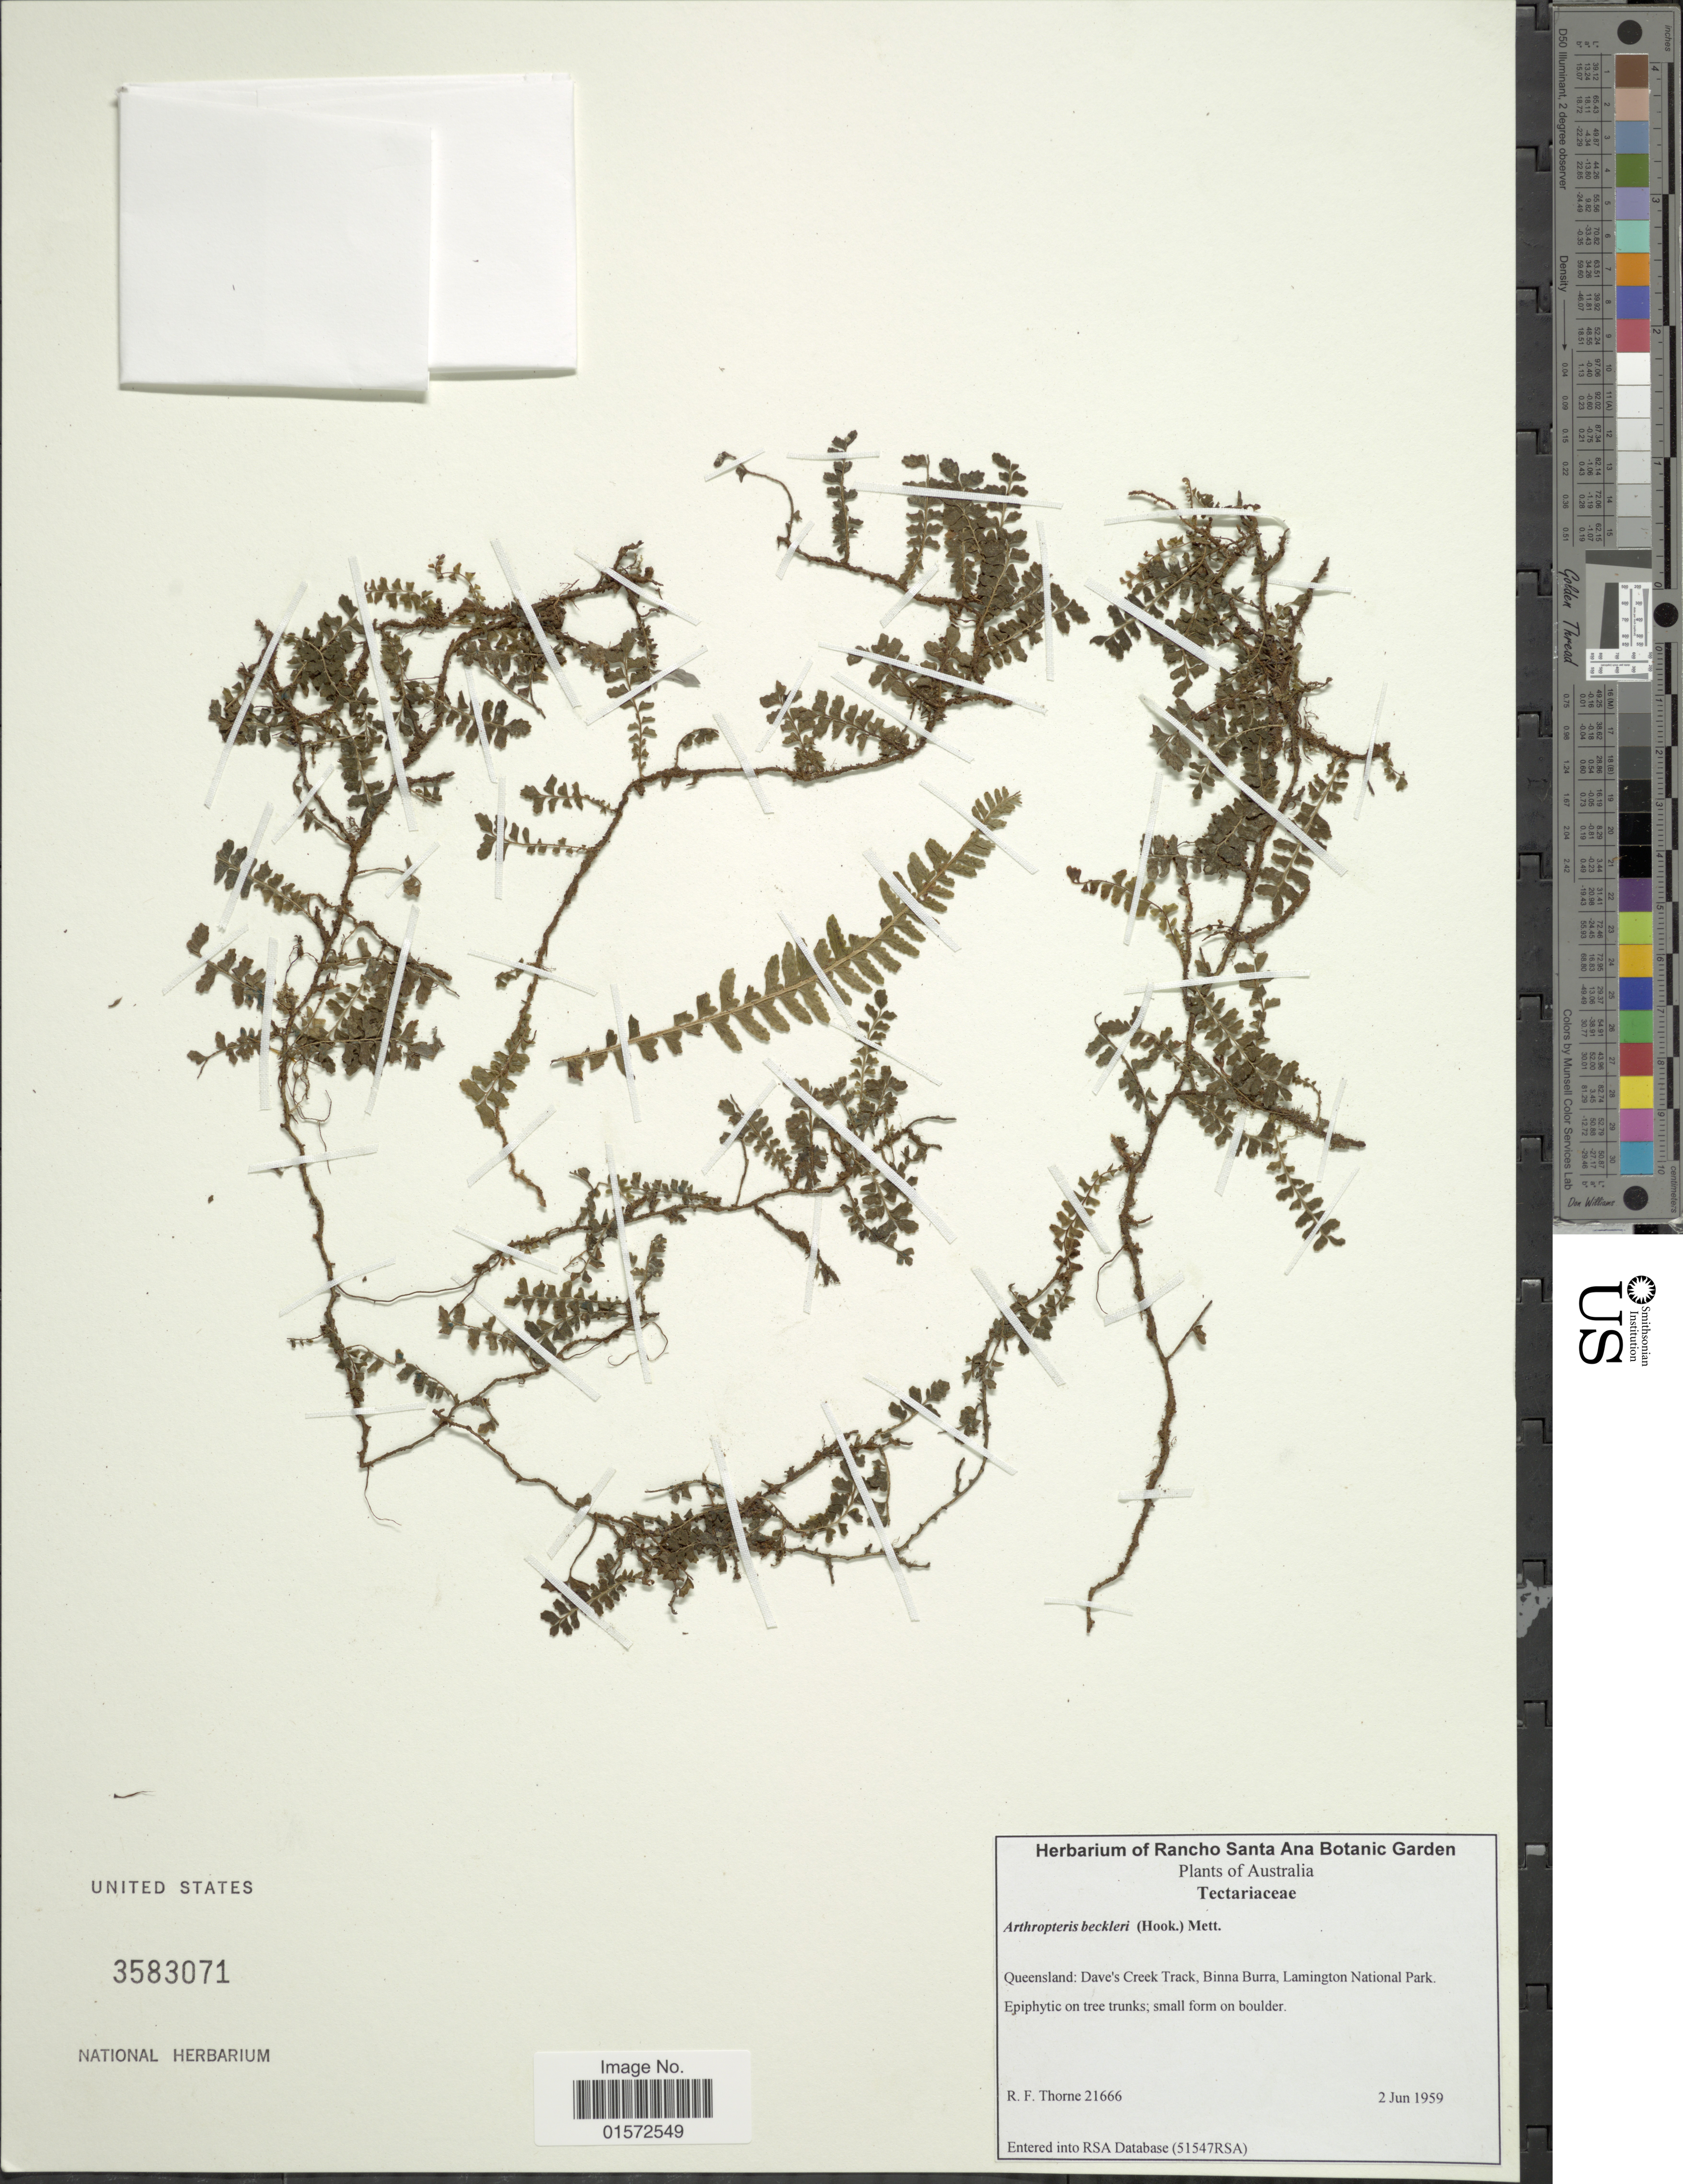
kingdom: Plantae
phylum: Tracheophyta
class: Polypodiopsida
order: Polypodiales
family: Tectariaceae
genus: Arthropteris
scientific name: Arthropteris beckleri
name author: (Hook.) Mett.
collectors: R. F. Thorne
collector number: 21666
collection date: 1959-06-02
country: Australia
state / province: Queensland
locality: Queensland: Dave's Creek track,Binna burra, Lamington National Park.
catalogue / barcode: US 3583071